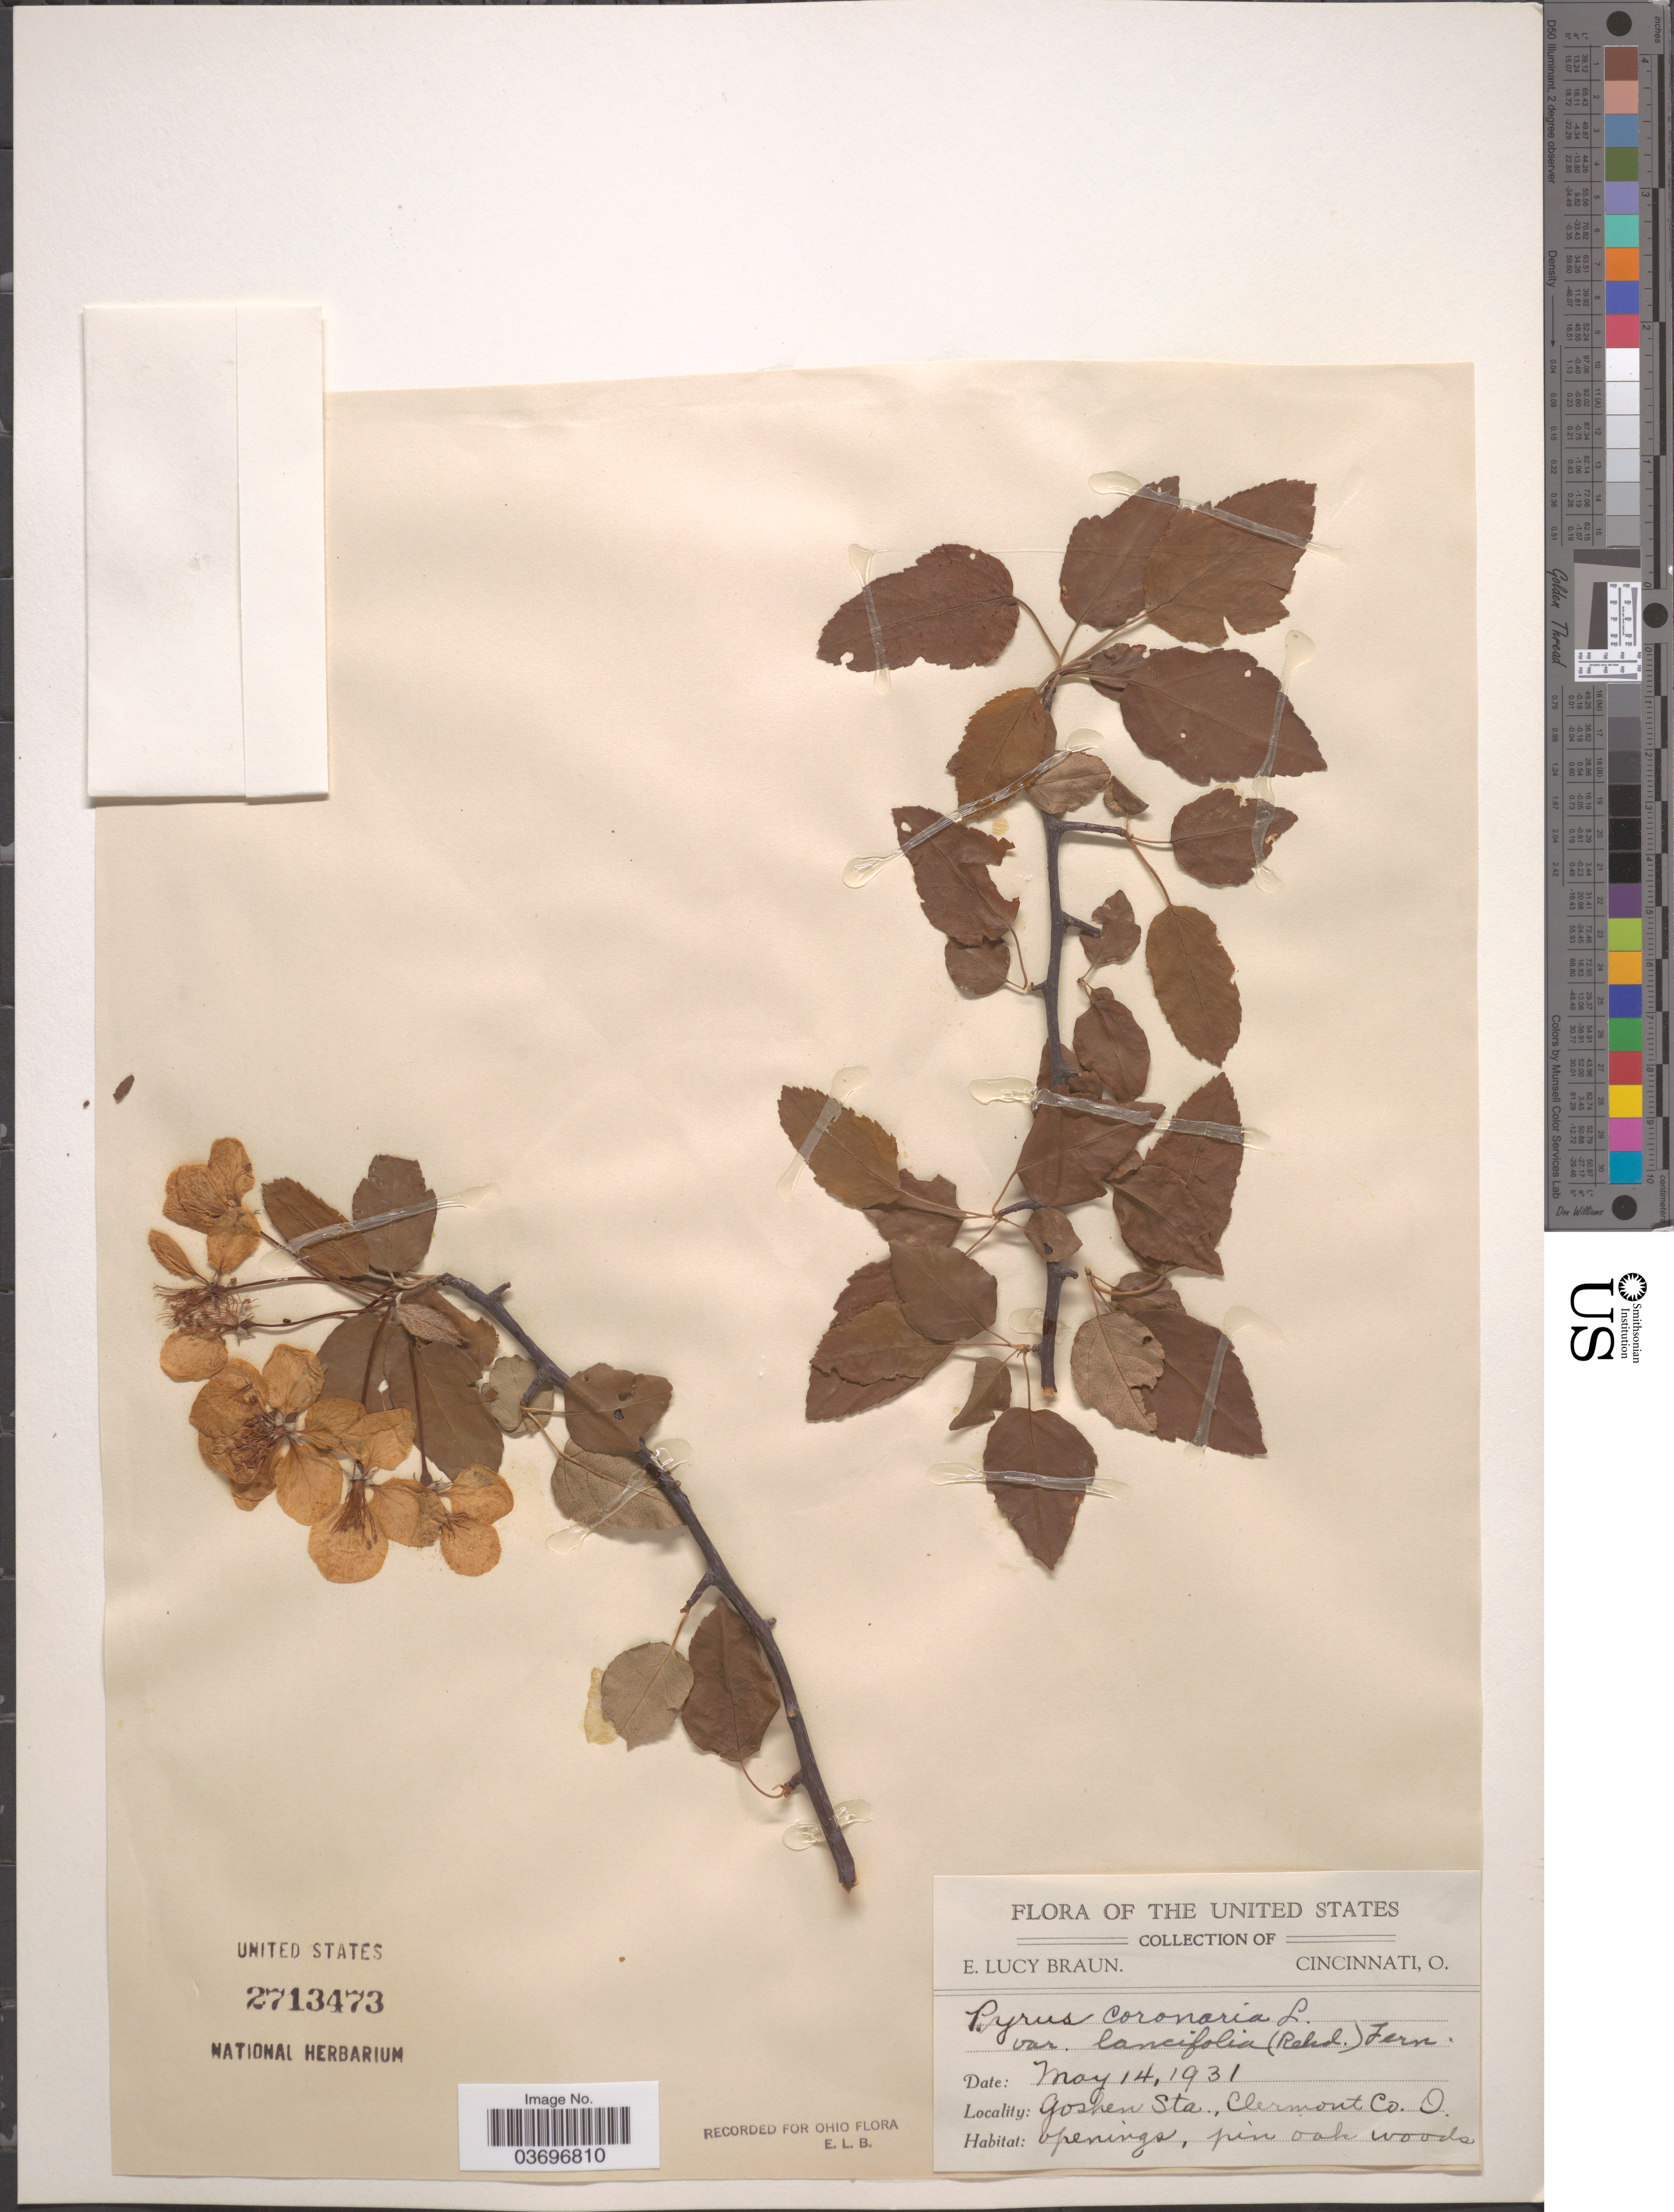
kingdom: Plantae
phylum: Tracheophyta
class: Magnoliopsida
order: Rosales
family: Rosaceae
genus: Malus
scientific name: Malus coronaria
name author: (L.) Mill.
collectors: E. L. Braun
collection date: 1931-05-14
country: United States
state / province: Ohio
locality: Goshen Sta., Clermont Co.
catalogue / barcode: US 2713473